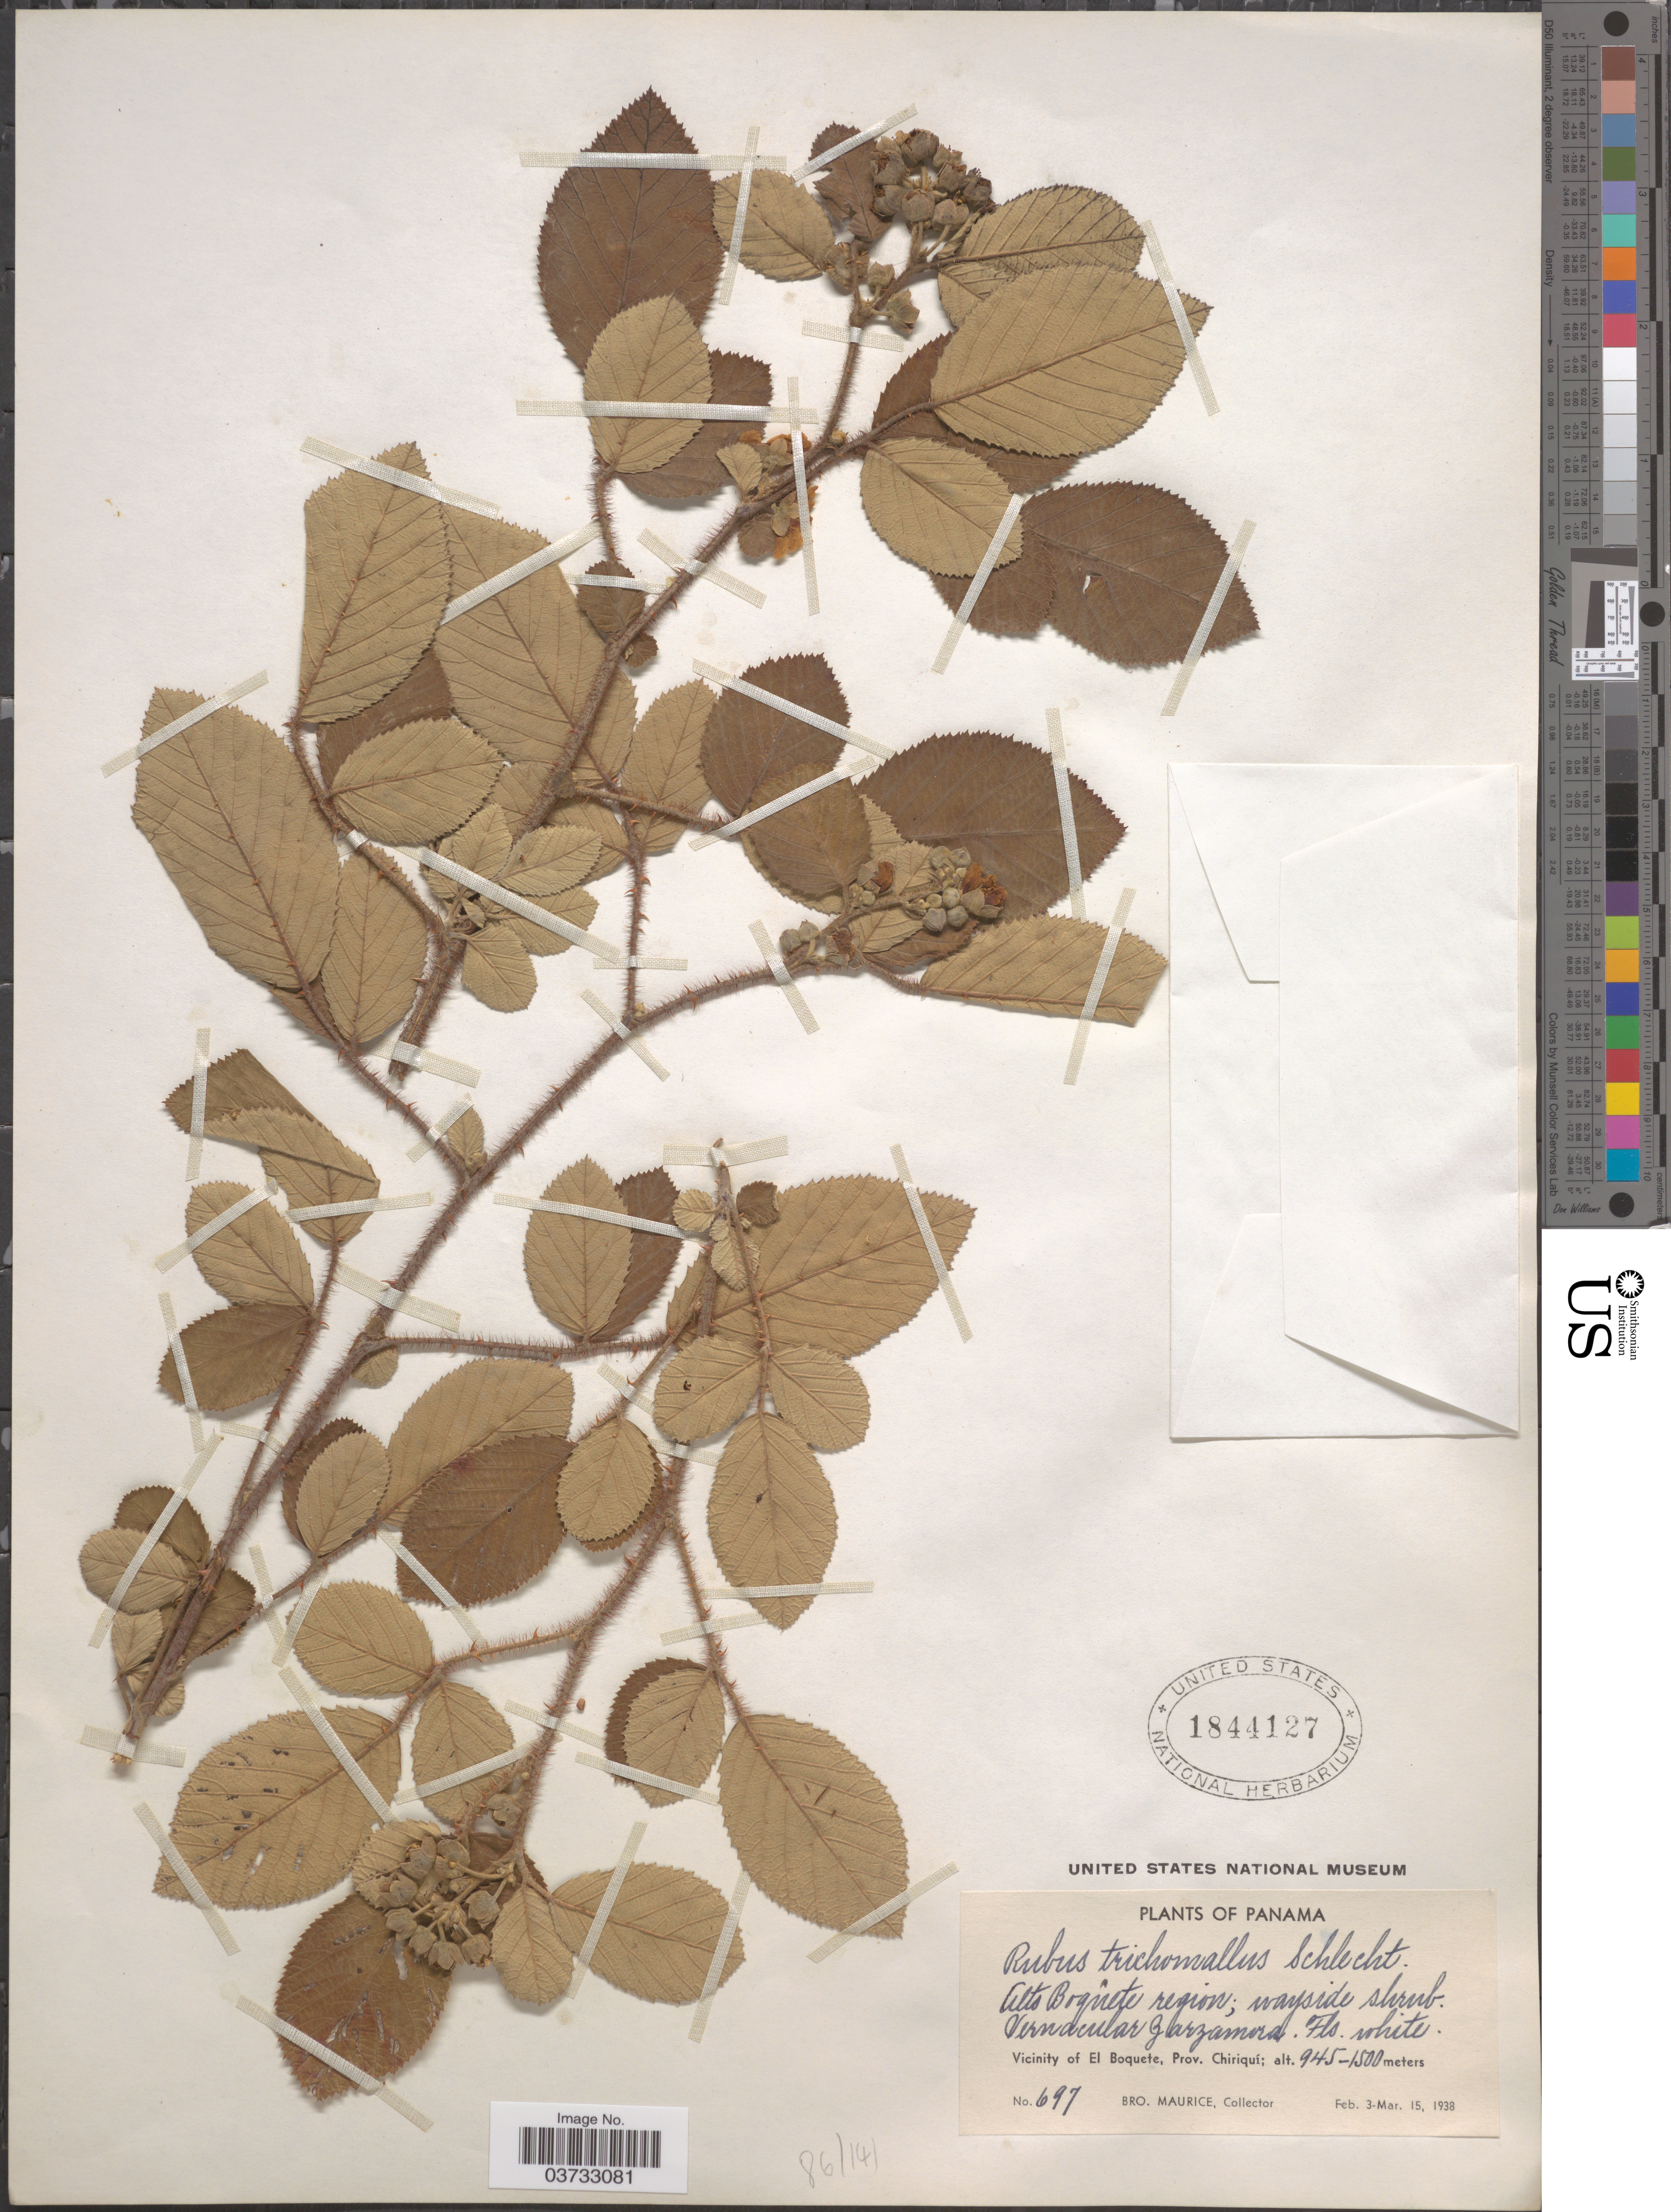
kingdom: Plantae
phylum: Tracheophyta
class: Magnoliopsida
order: Rosales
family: Rosaceae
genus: Rubus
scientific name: Rubus trichomallus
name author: Schltdl.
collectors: B. Maurice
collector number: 697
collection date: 1938-02-03/1938-03-15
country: Panama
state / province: Chiriqui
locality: Alto Boquete region. Viciniy of El Boquete.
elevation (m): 945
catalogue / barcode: US 1844127